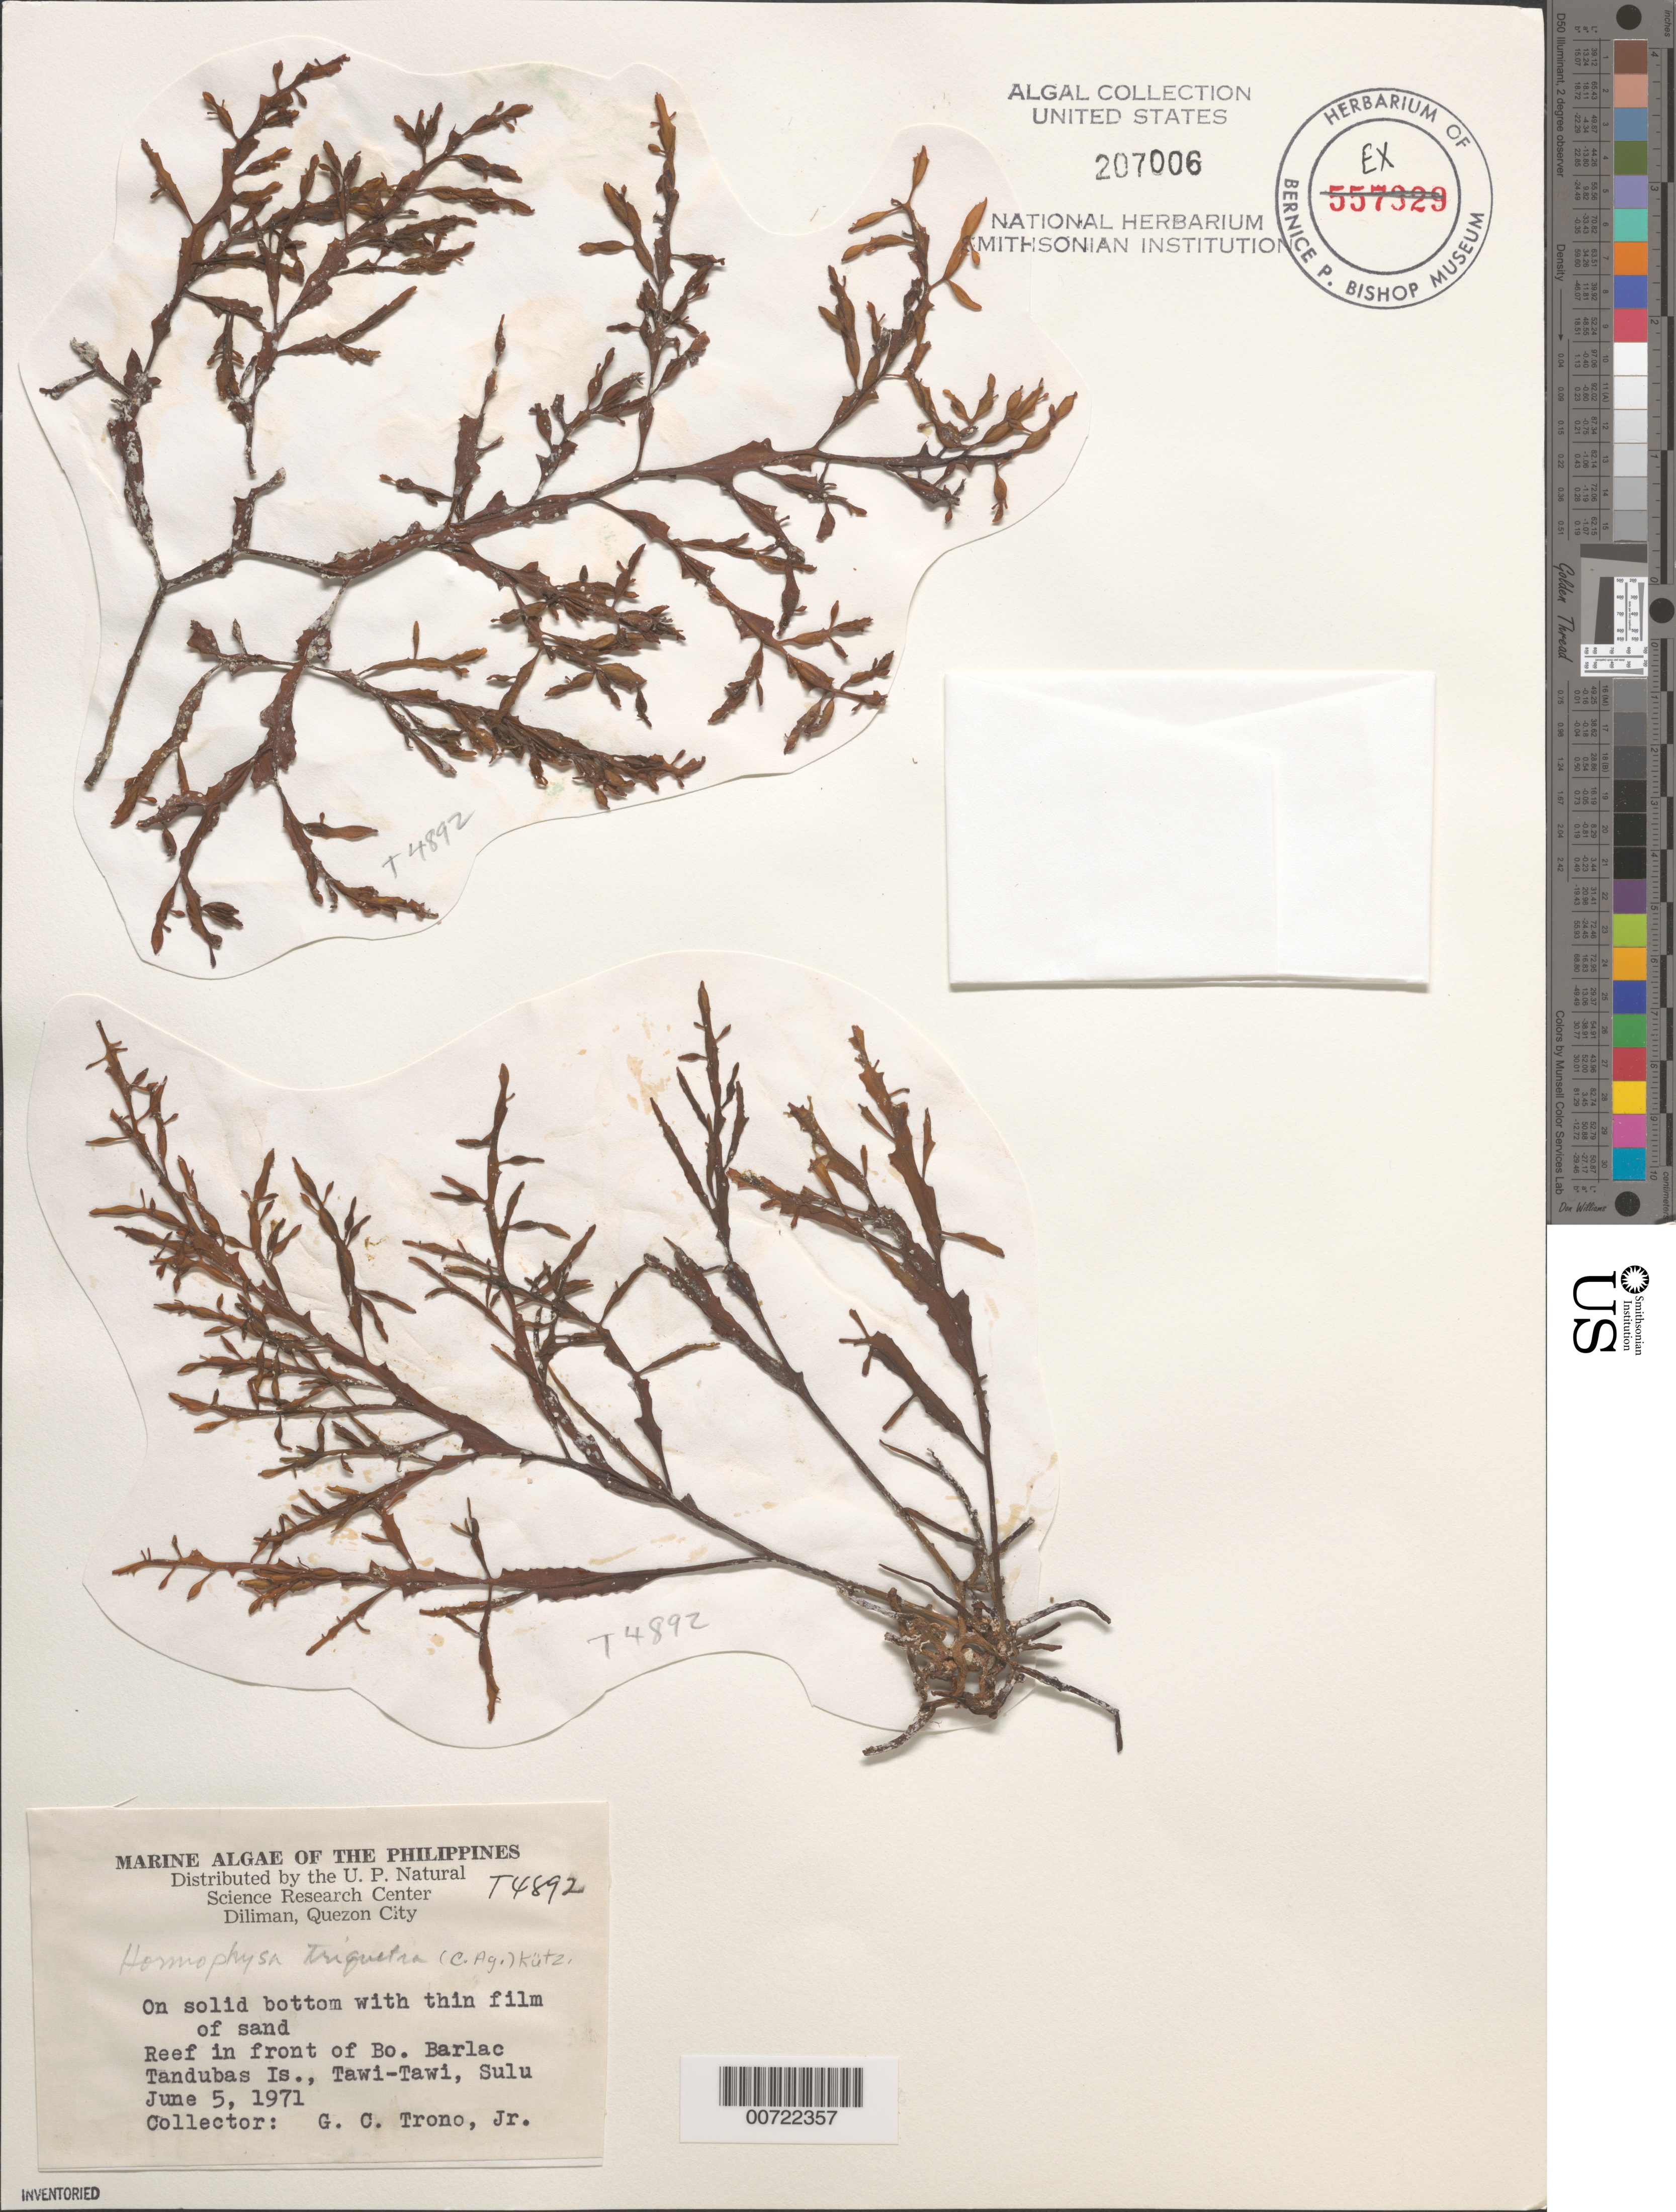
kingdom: Chromista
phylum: Ochrophyta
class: Phaeophyceae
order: Fucales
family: Sargassaceae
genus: Hormophysa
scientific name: Hormophysa cuneiformis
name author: (J.F. Gmel.) P.C. Silva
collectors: G. Trono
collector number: T4892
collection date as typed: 05 Jun 1971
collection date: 1971-06-05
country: Philippines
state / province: Muslim Mindanao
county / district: Tawi Tawi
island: Tandubas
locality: Reef in front of Barrio Barlac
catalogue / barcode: US 207006